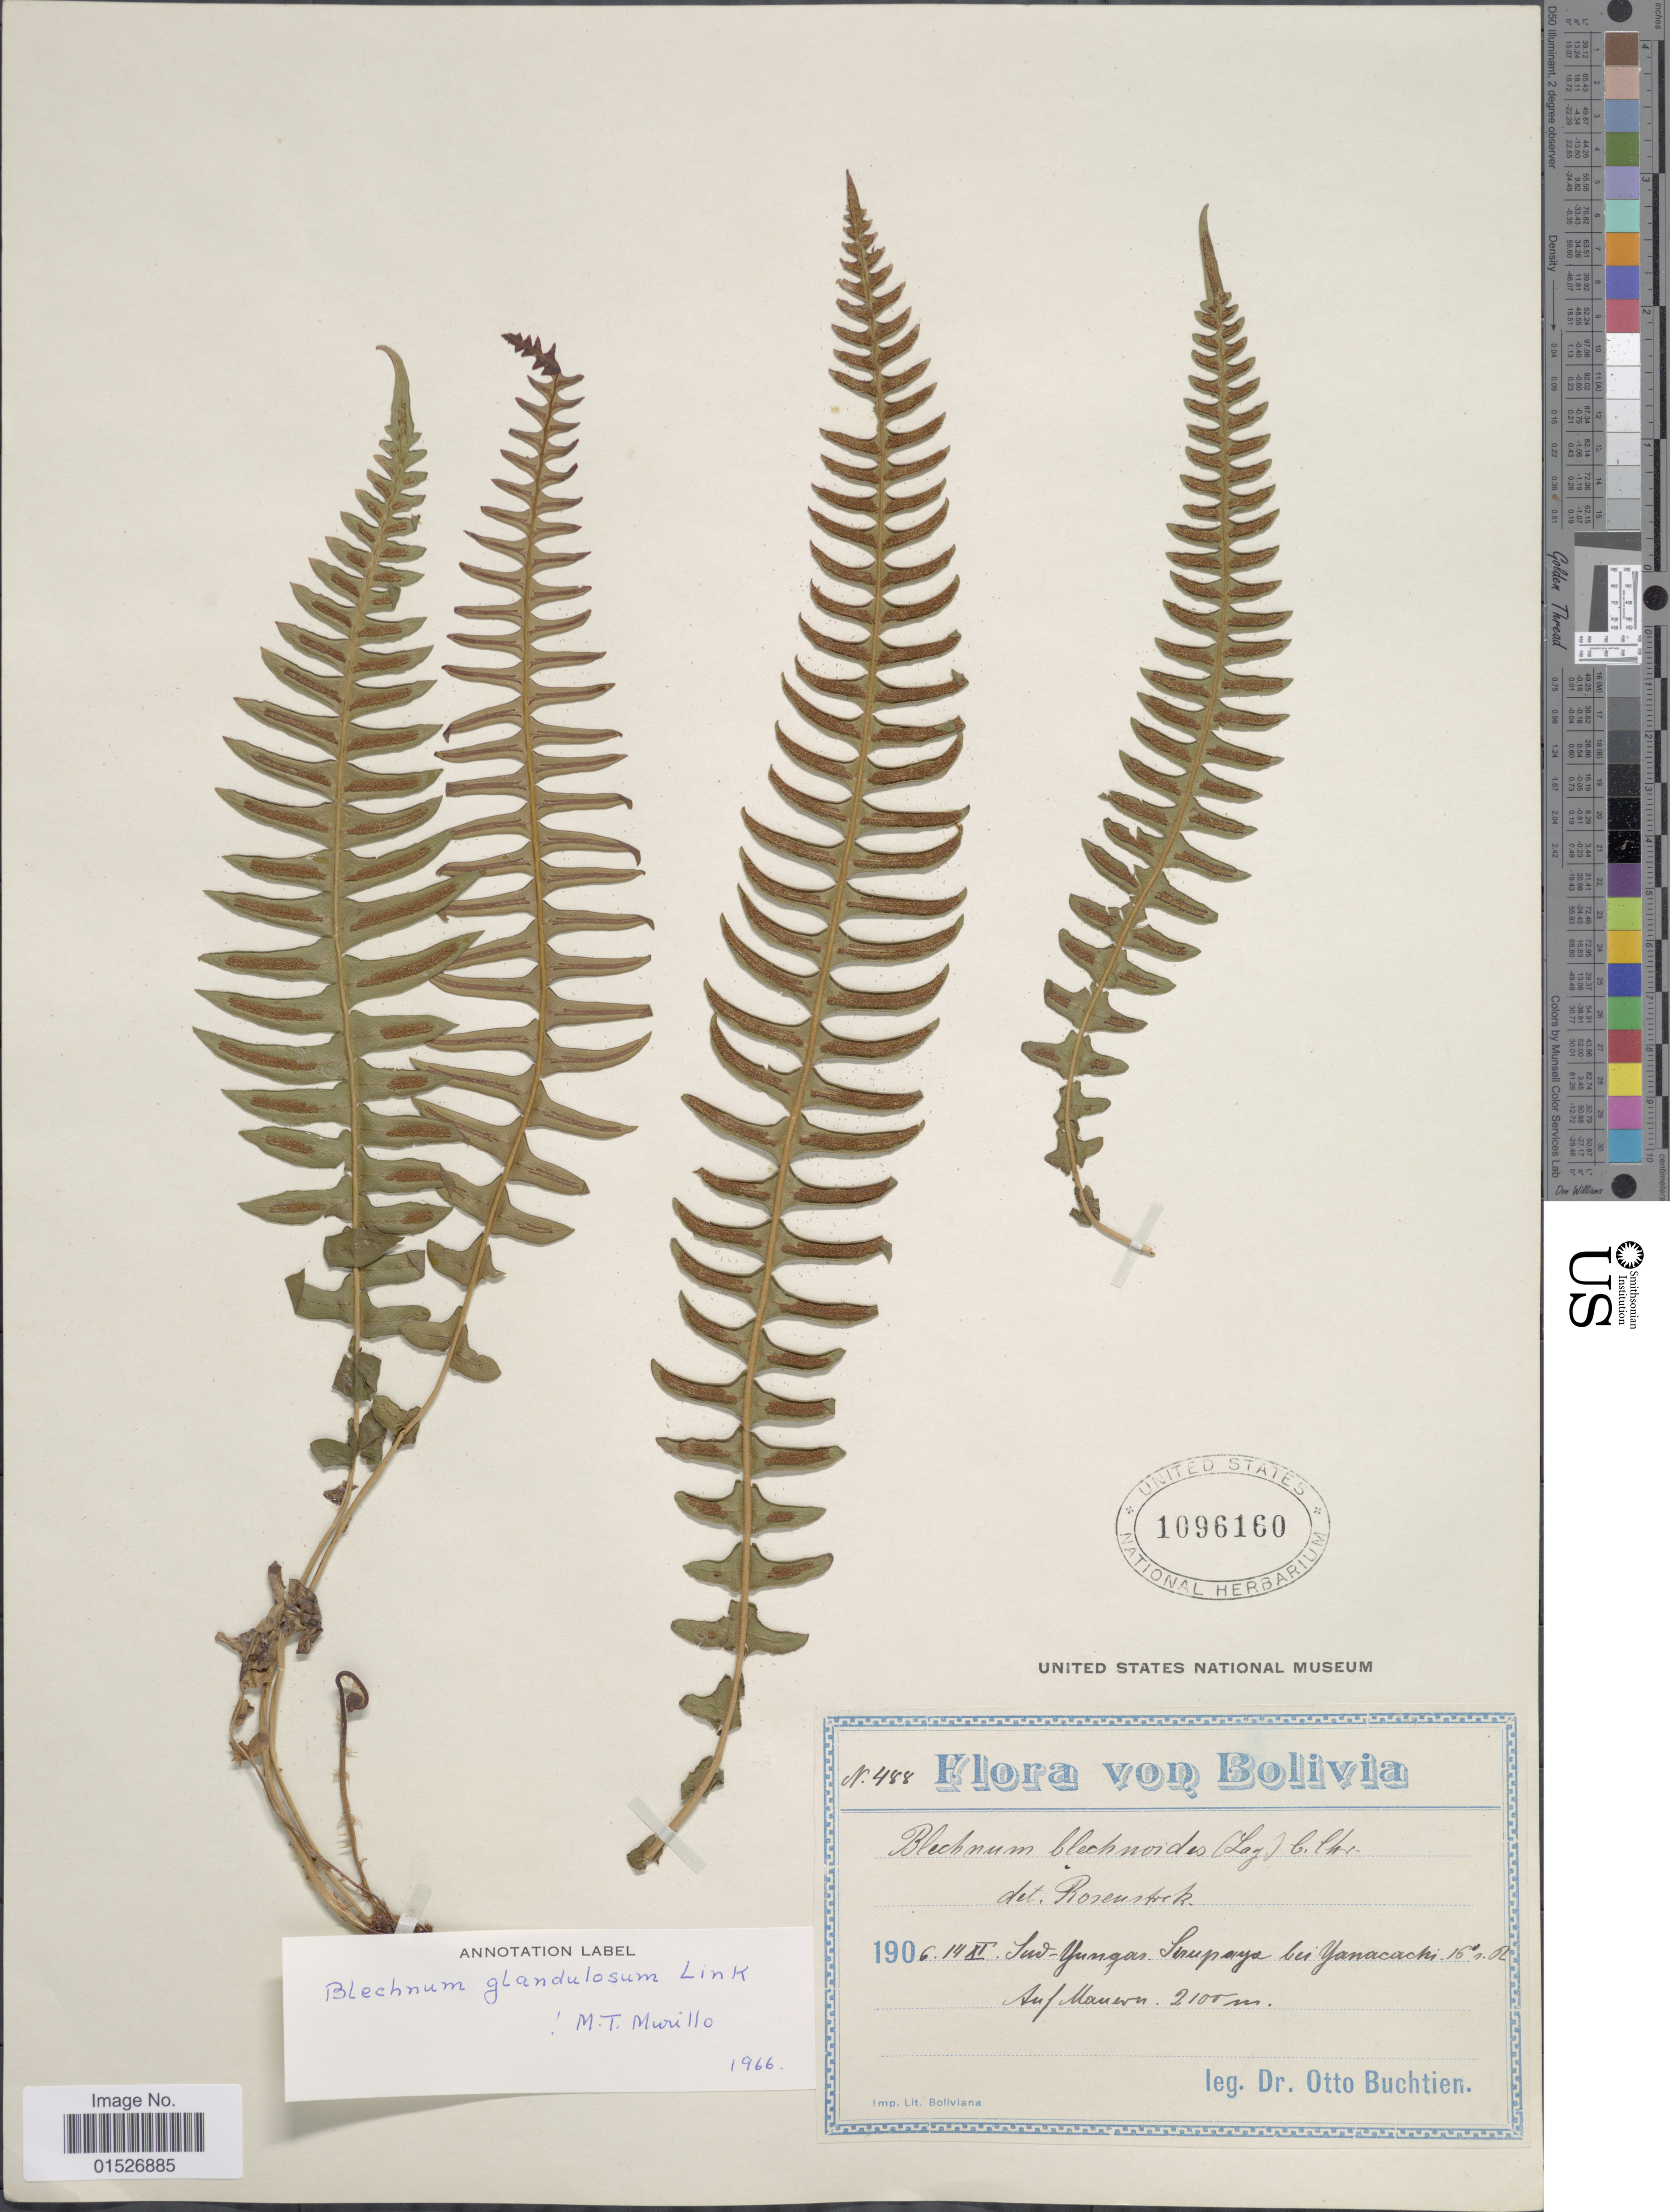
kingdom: Plantae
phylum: Tracheophyta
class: Polypodiopsida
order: Polypodiales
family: Blechnaceae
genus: Blechnum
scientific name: Blechnum polypodioides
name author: Raddi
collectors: O. Buchtien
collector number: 488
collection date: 1906-11-14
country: Bolivia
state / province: La Paz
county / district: Sud Yungas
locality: Sirupaya bei Yanacachi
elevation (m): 2100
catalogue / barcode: US 1096160